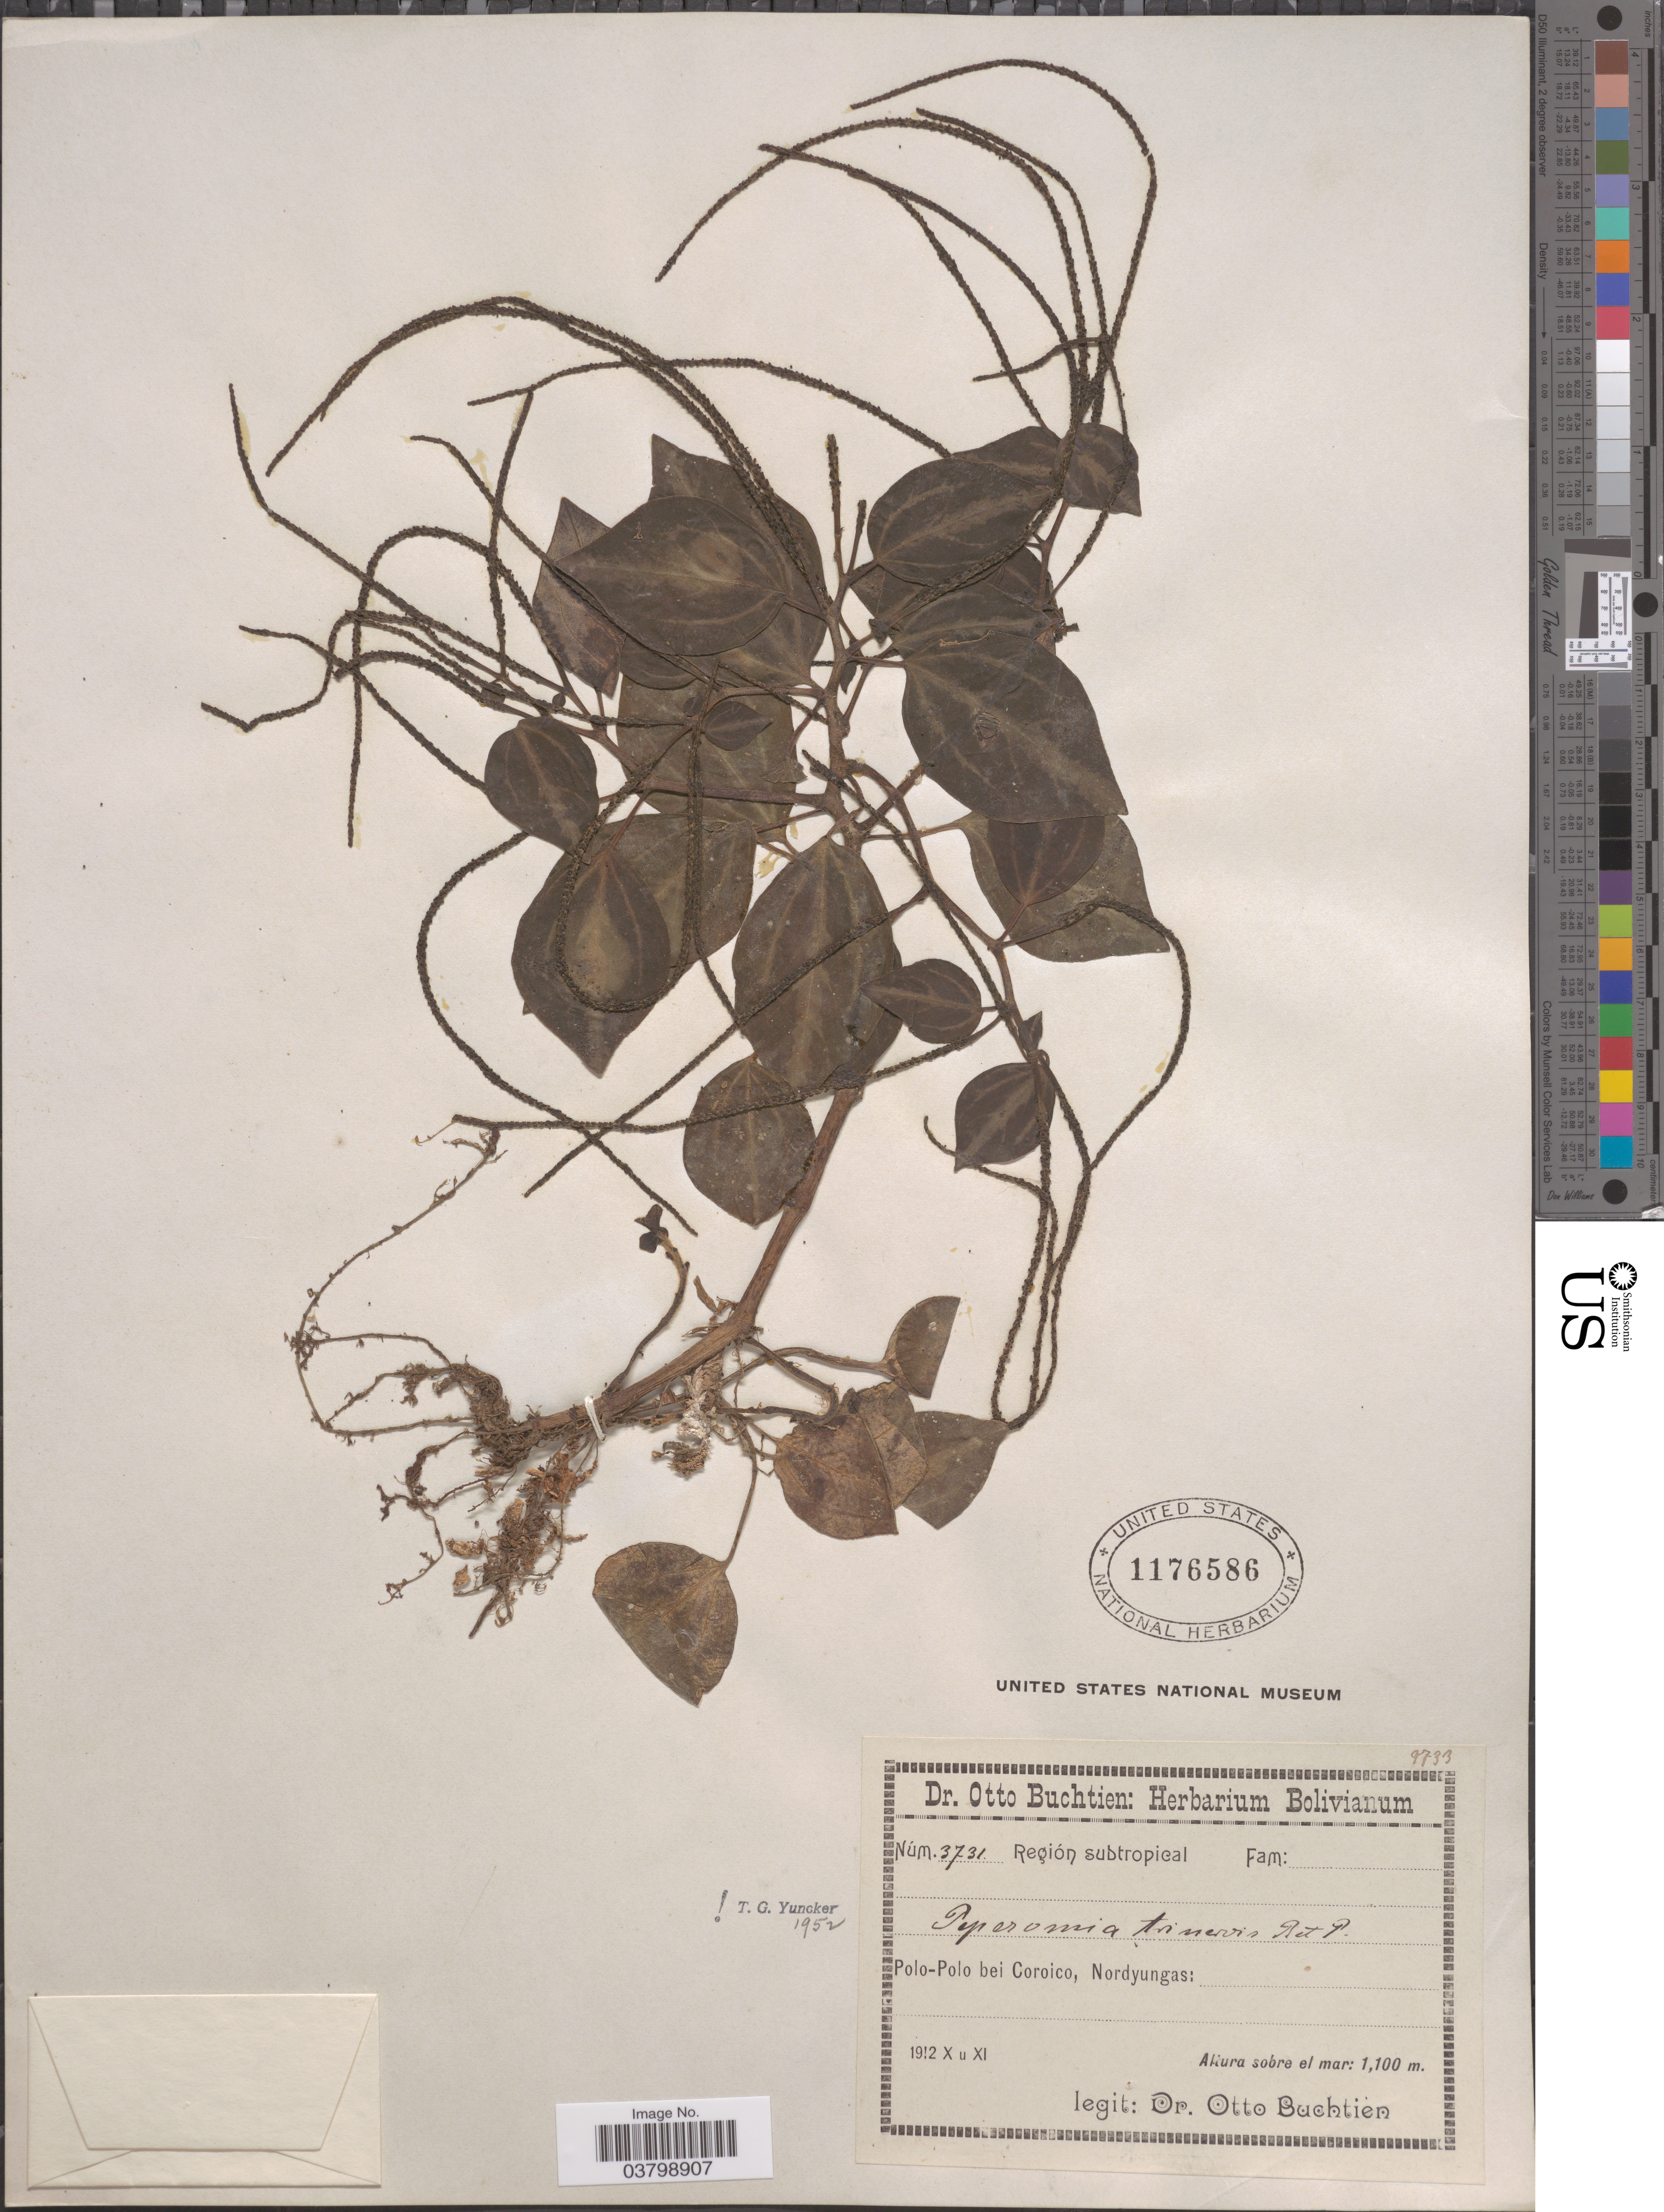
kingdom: Plantae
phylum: Tracheophyta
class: Magnoliopsida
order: Piperales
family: Piperaceae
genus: Peperomia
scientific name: Peperomia trinervis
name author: Ruiz & Pav.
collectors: O. Buchtien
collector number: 3731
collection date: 1912-10/1912-11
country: Bolivia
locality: Región subtropical. Polo-Polo bei Coroico, Nordyungas.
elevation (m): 1100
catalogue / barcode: US 1176586